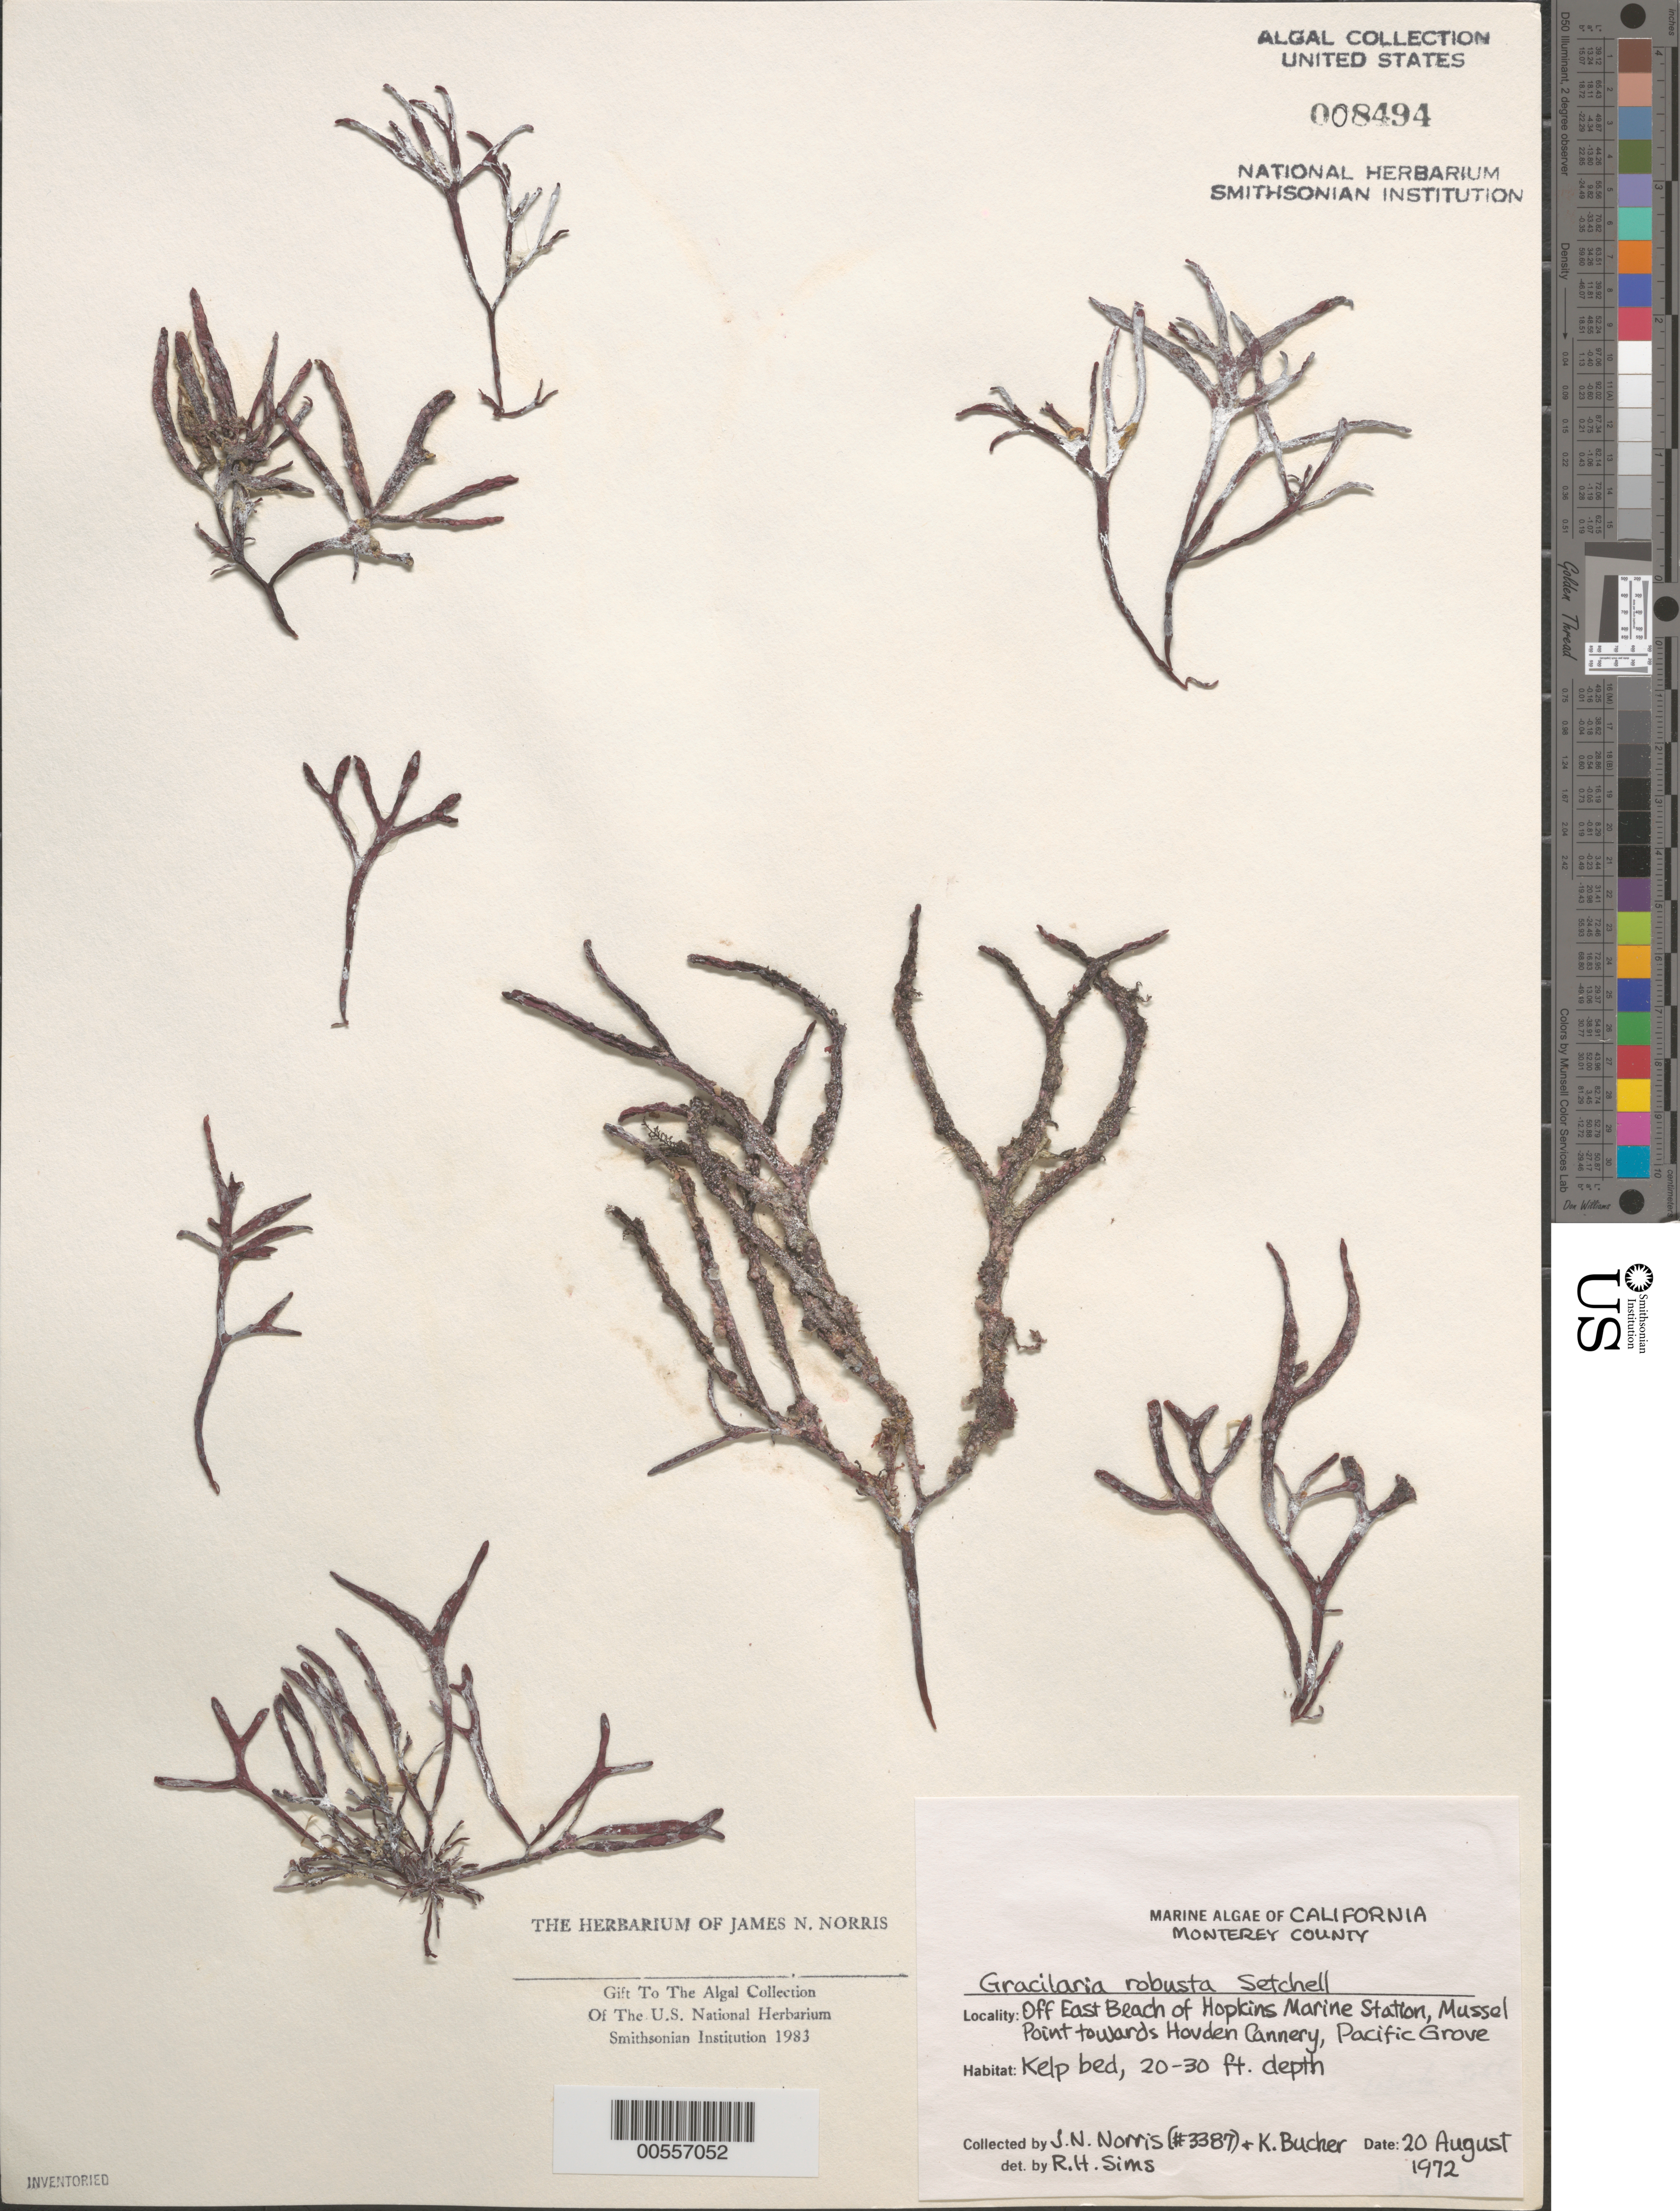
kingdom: Plantae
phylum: Rhodophyta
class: Florideophyceae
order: Gracilariales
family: Gracilariaceae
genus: Gracilaria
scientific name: Gracilaria robusta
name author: Setch. in Collins et al.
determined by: Sims, Robert H.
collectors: J. N. Norris & K. E. Bucher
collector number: JN-3387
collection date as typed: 20 Aug 1972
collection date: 1972-08-20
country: United States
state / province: California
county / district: Monterey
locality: Pacific Grove, off east beach of Hopkins Marine Station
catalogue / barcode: US 8494